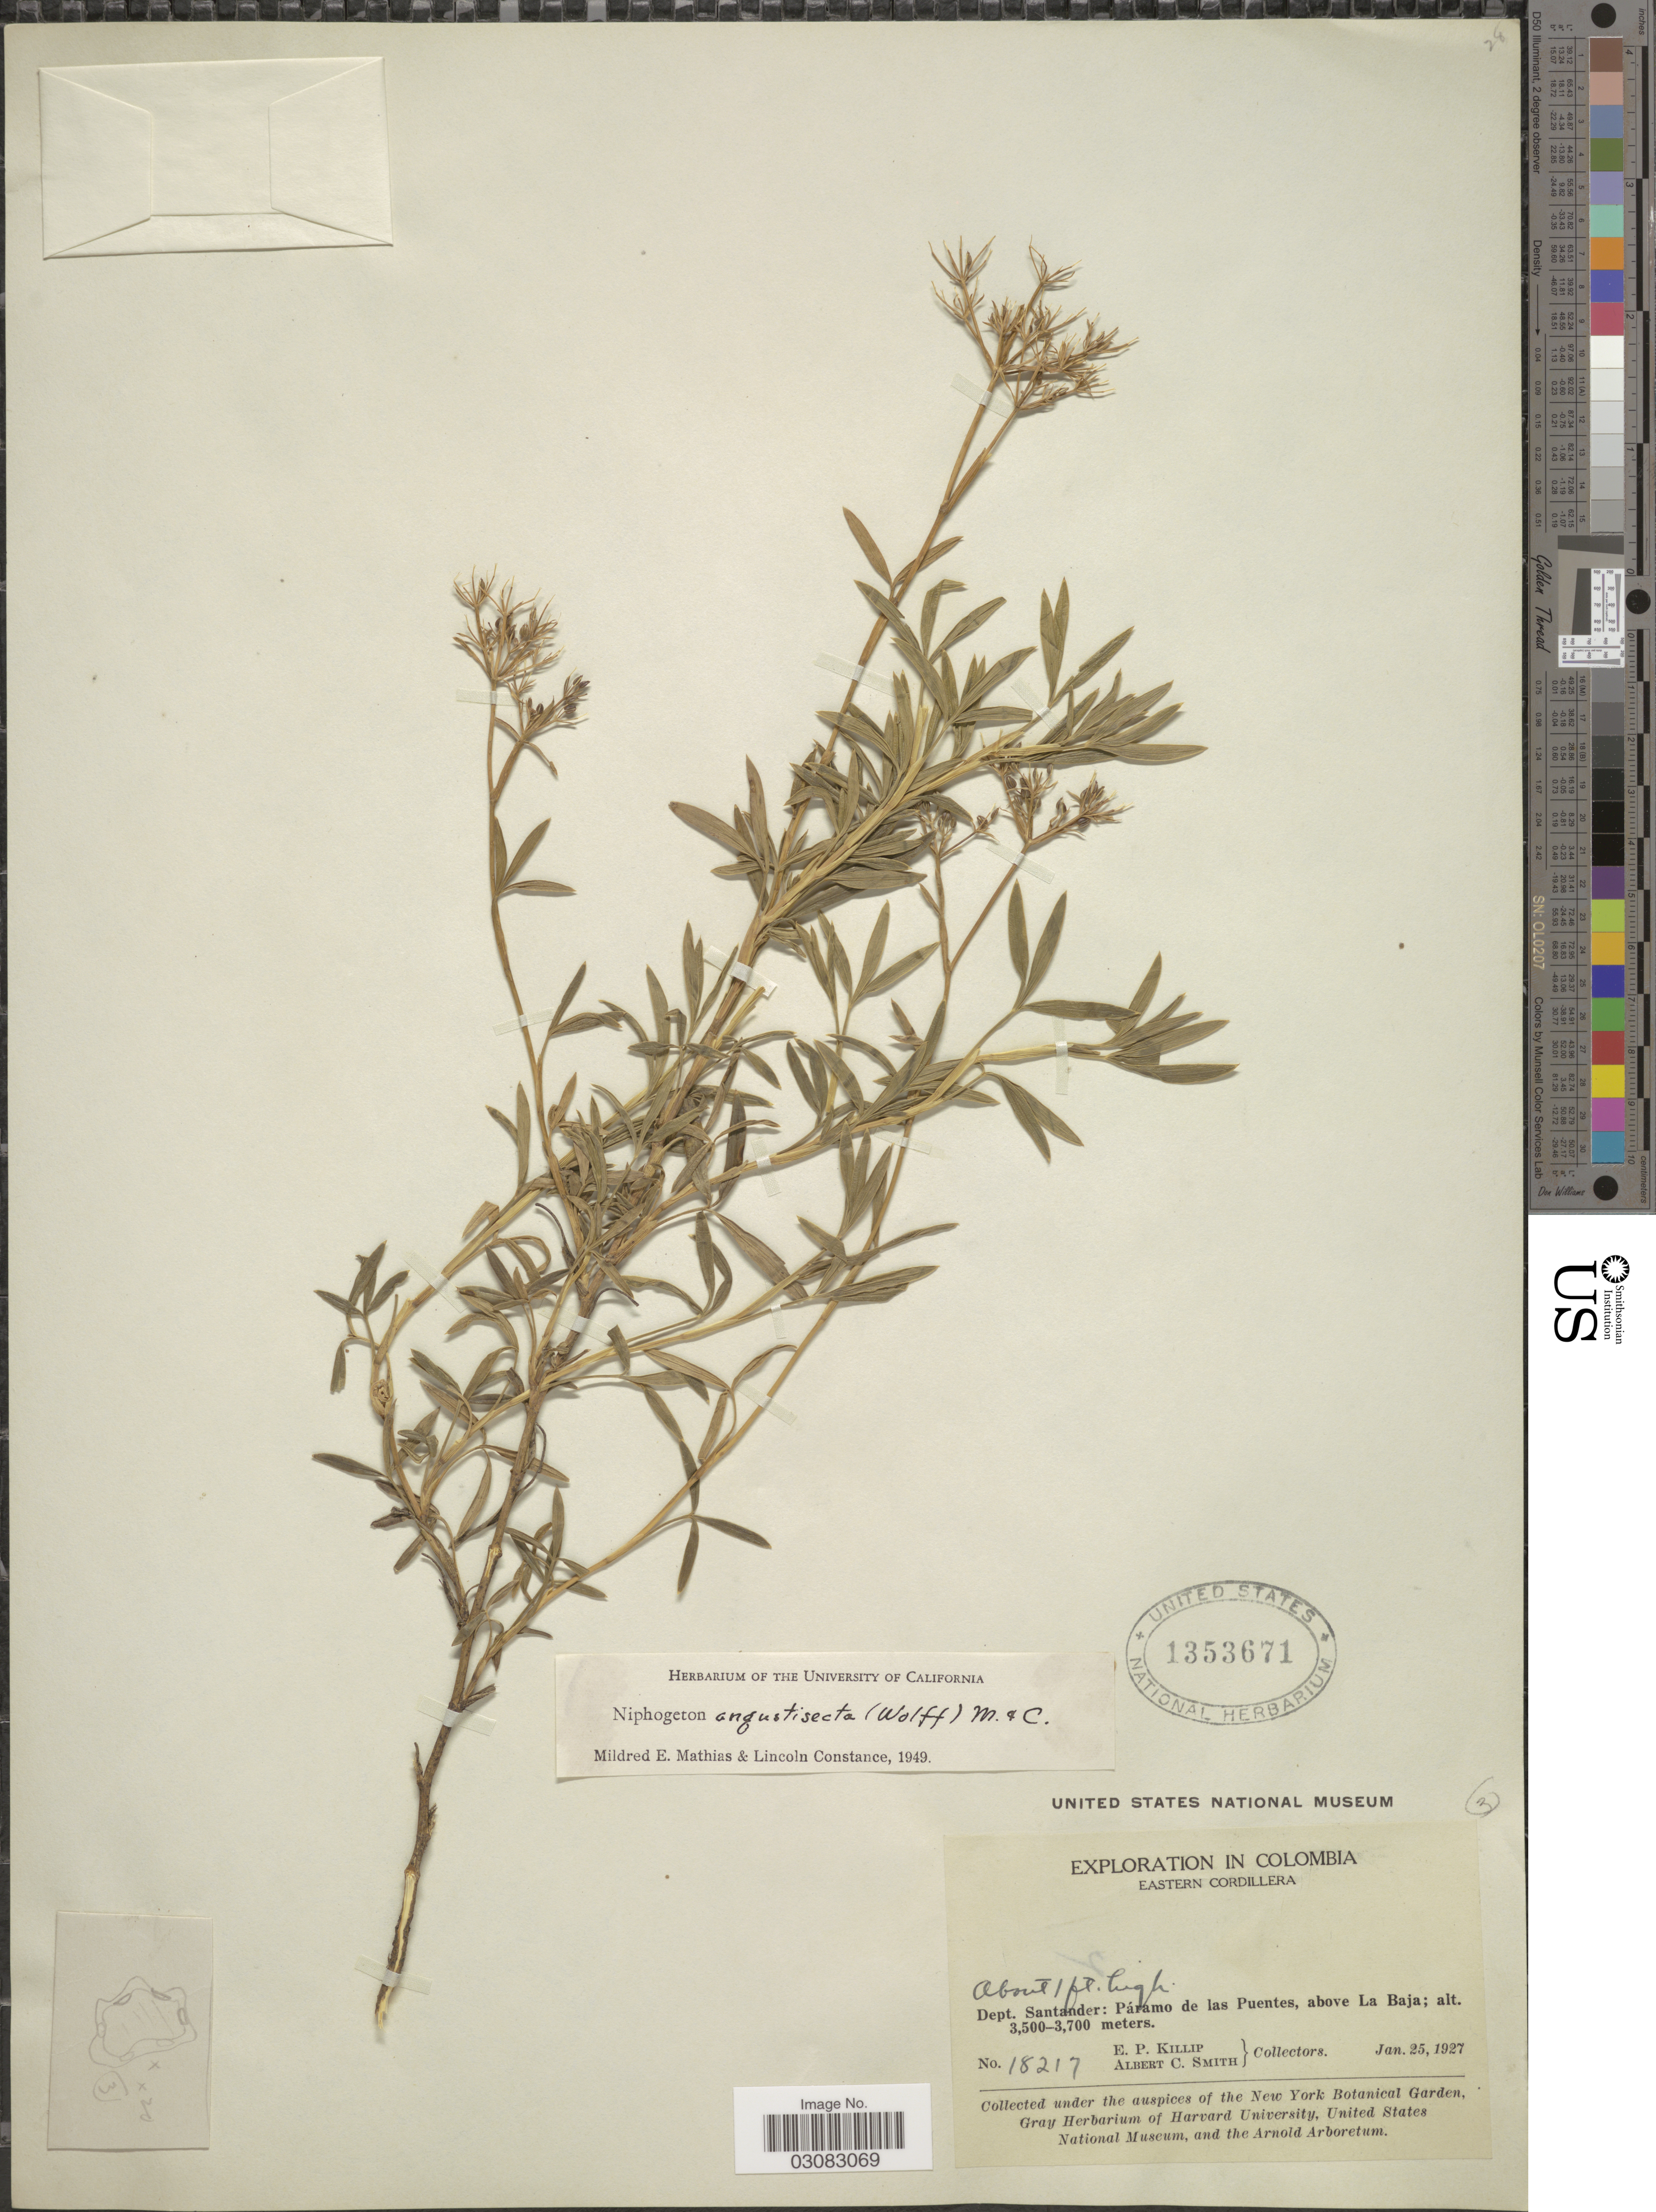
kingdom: Plantae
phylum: Tracheophyta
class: Magnoliopsida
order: Apiales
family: Apiaceae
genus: Niphogeton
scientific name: Niphogeton angustisecta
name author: (H. Wolff) Mathias & Constance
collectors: E. P. Killip & A. C. Smith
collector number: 18217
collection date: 1927-01-25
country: Colombia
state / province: Santander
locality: Eastern Cordillera. Dept. Santander: Páramo de las Puentas, above La Baja.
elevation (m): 3500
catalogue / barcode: US 1353671